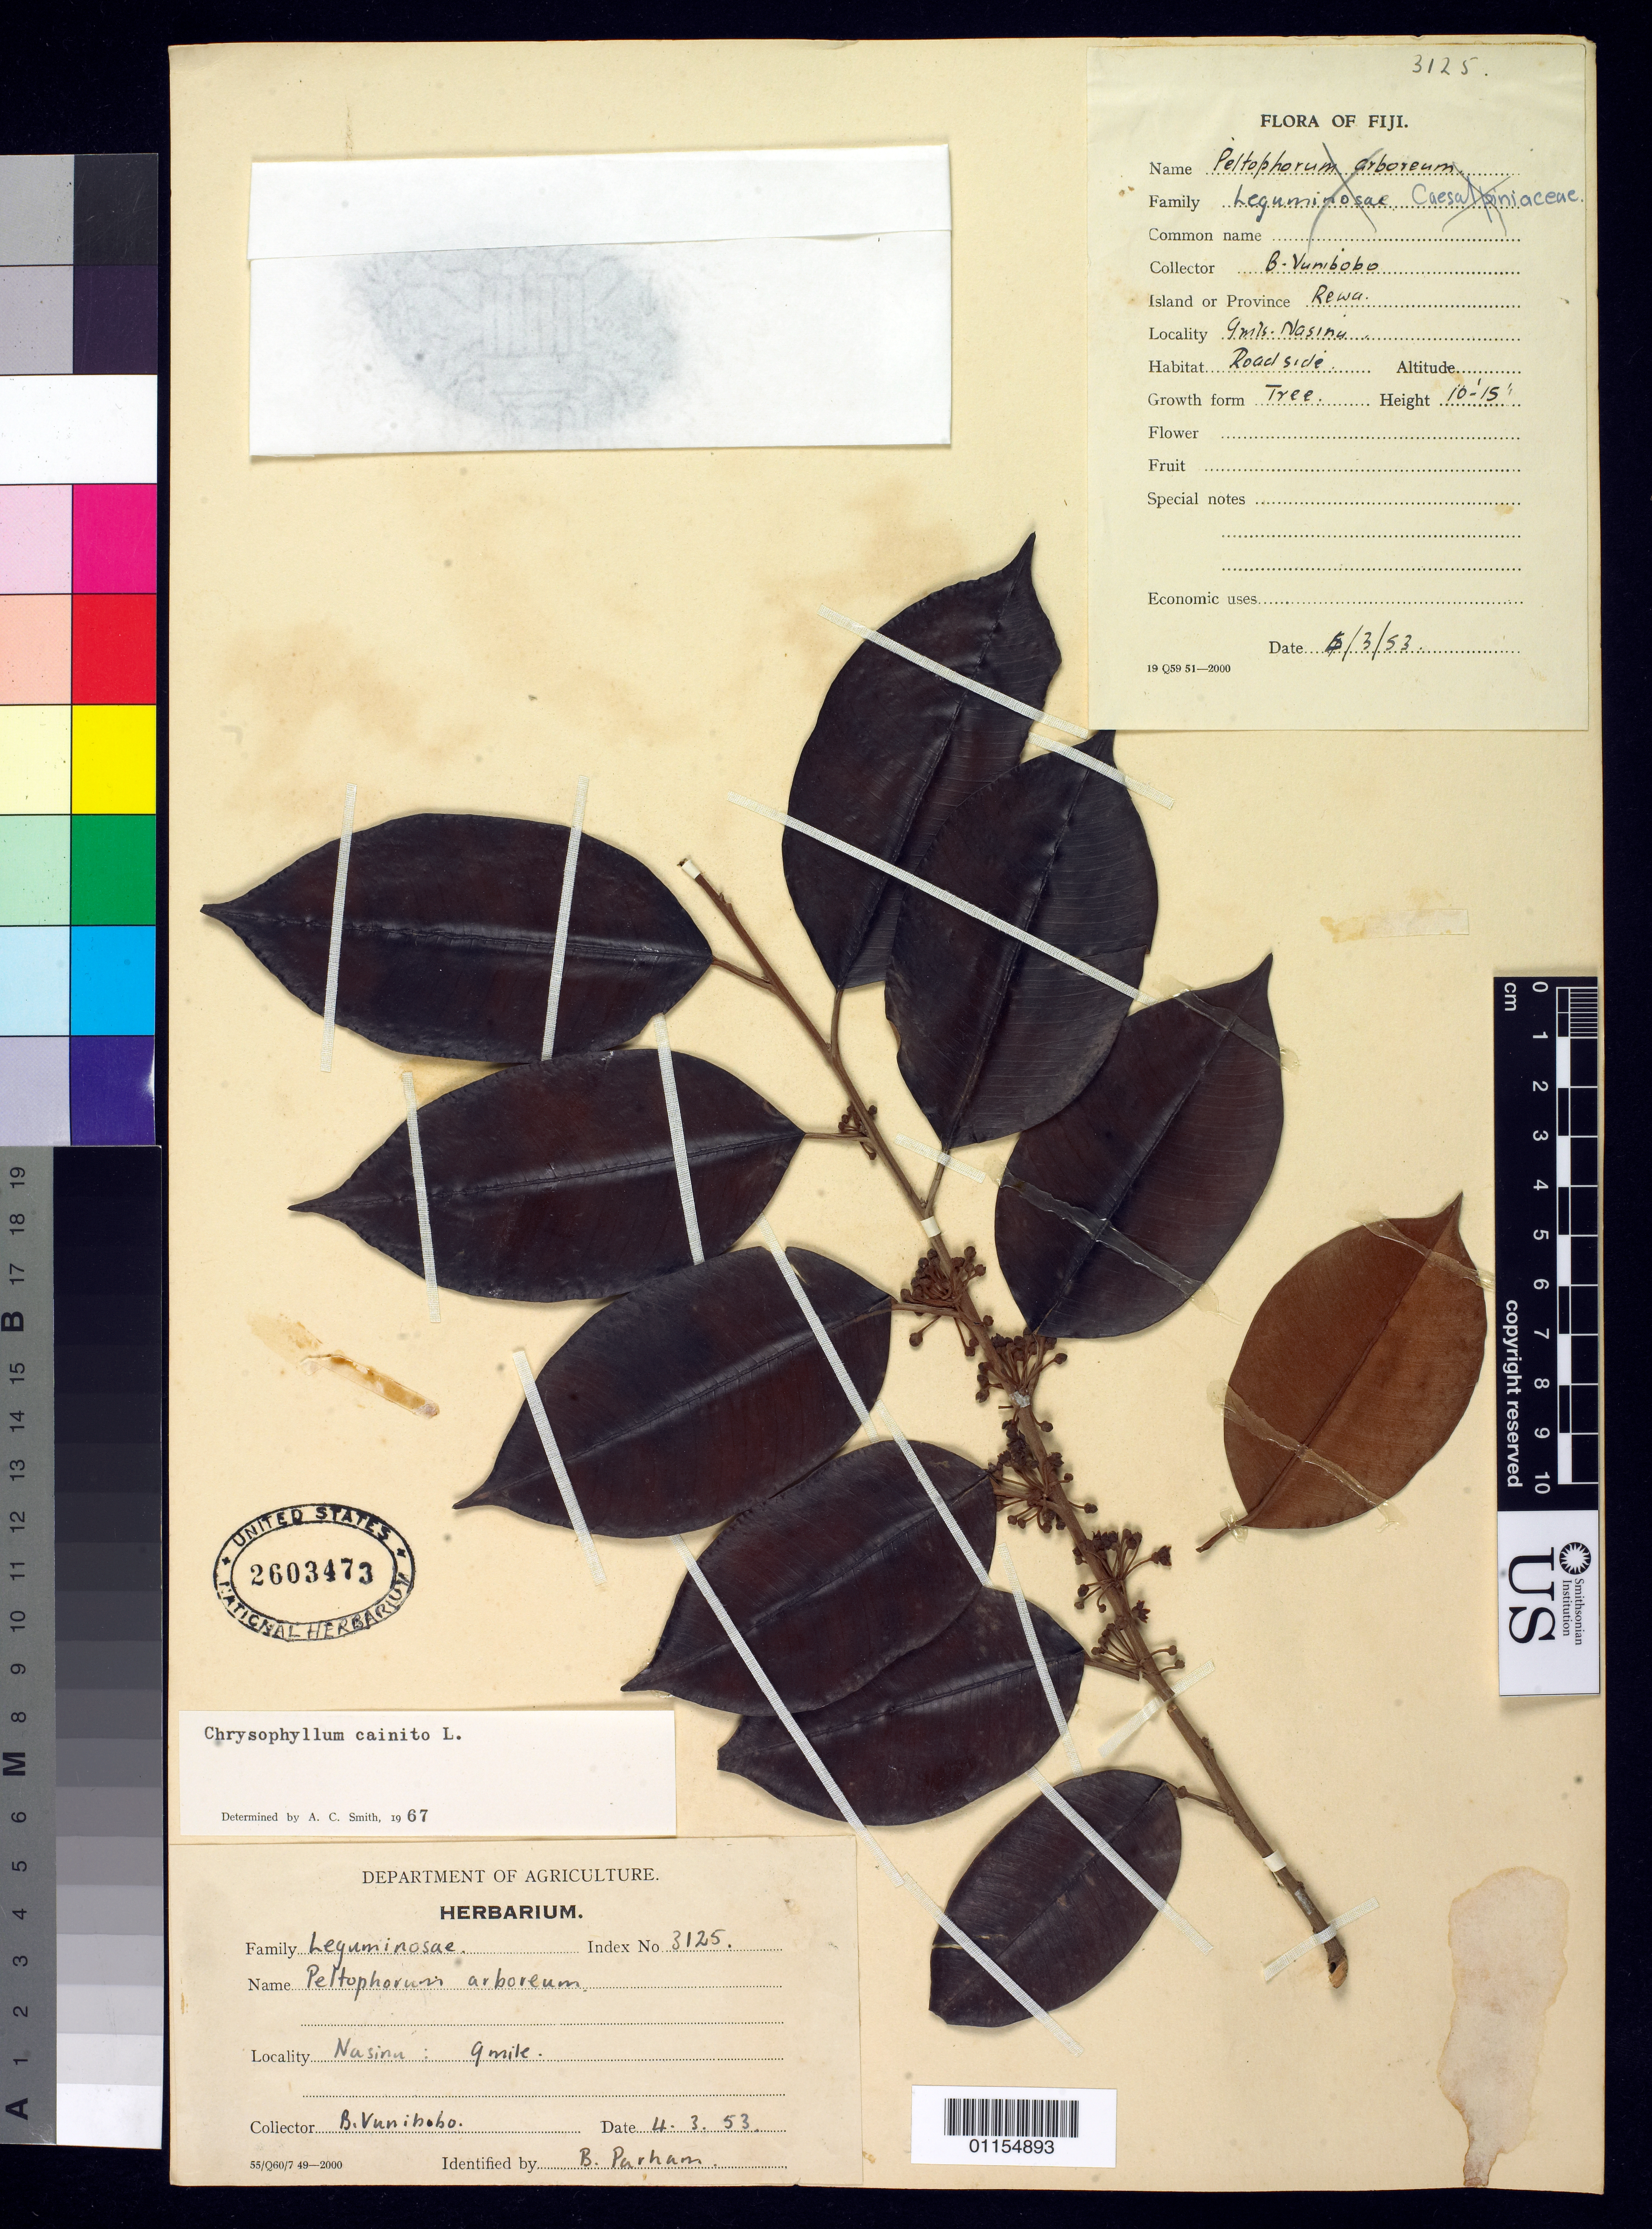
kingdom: Plantae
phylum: Tracheophyta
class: Magnoliopsida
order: Ericales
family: Sapotaceae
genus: Chrysophyllum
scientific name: Chrysophyllum cainito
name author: L.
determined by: Smith, A. C.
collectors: B. Vunibobo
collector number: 3125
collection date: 1953-03-04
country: Fiji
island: Viti Levu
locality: Rewa, Nasina: 9 mile.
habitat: Roadside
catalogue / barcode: US 2603473